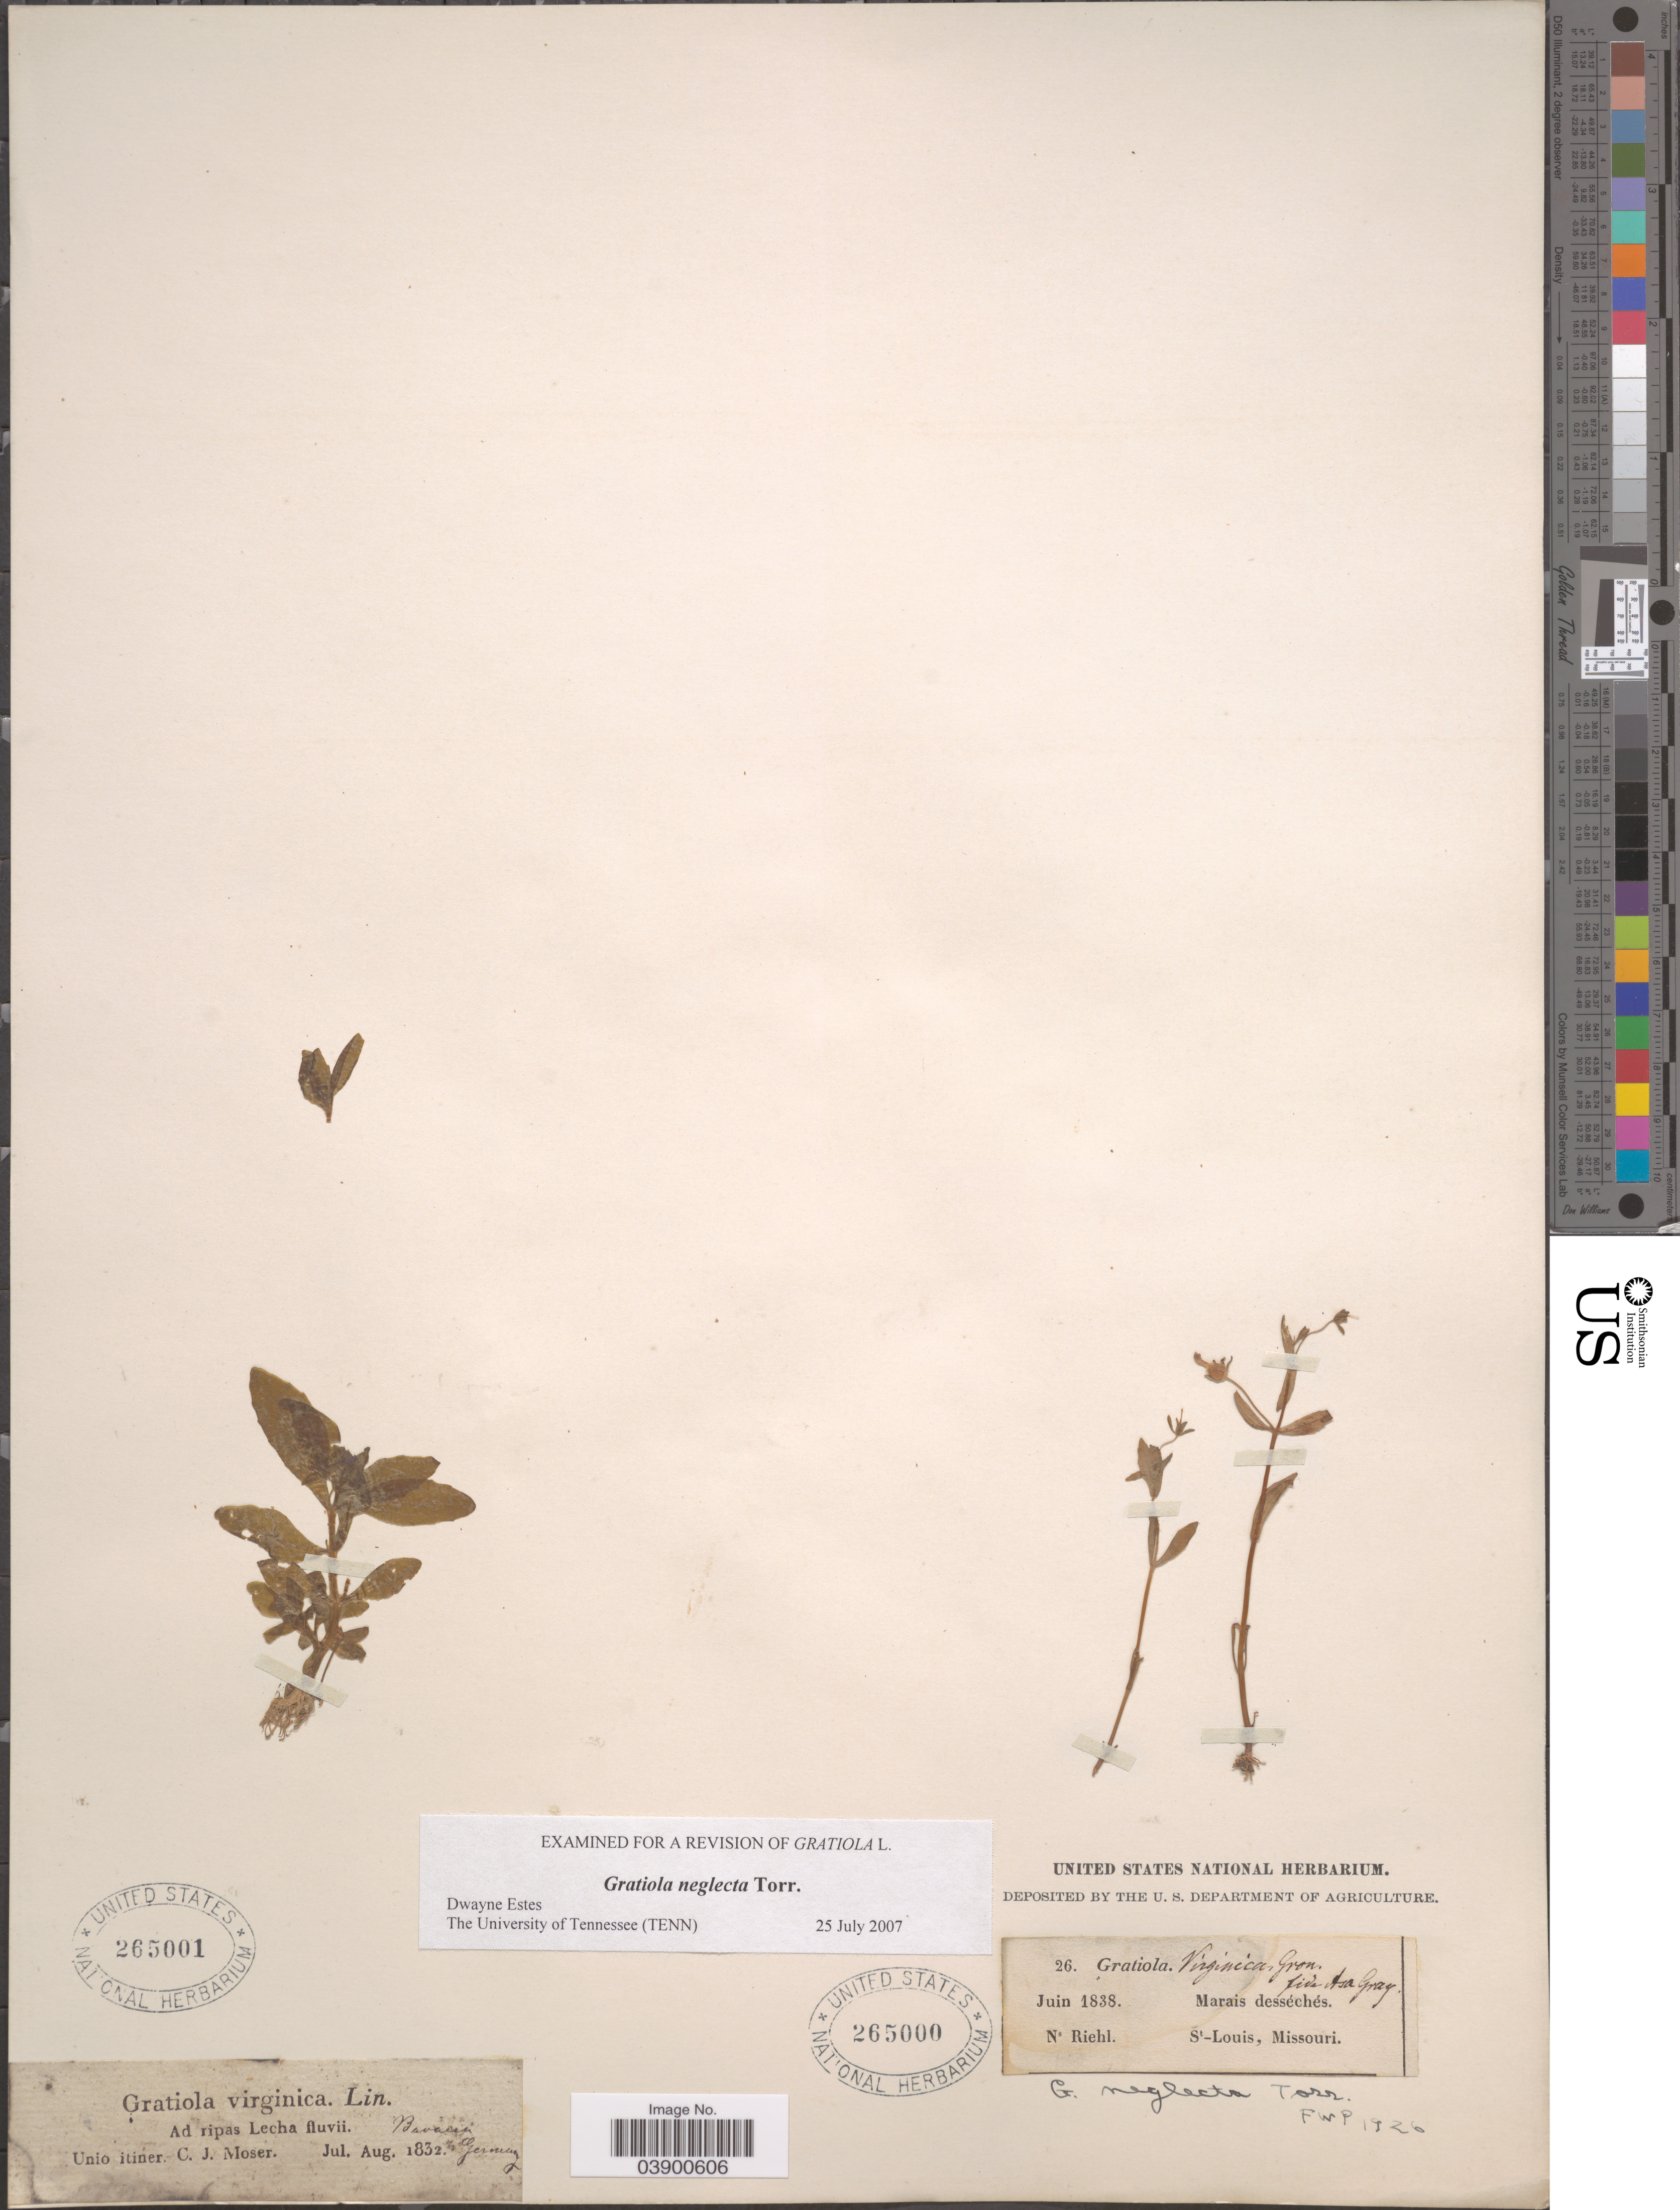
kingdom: Plantae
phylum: Tracheophyta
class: Magnoliopsida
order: Lamiales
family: Plantaginaceae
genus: Gratiola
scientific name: Gratiola neglecta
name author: Torr.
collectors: N. Riehl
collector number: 26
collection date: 1838-06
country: United States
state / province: Missouri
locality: St-Louis.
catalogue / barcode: US 265000